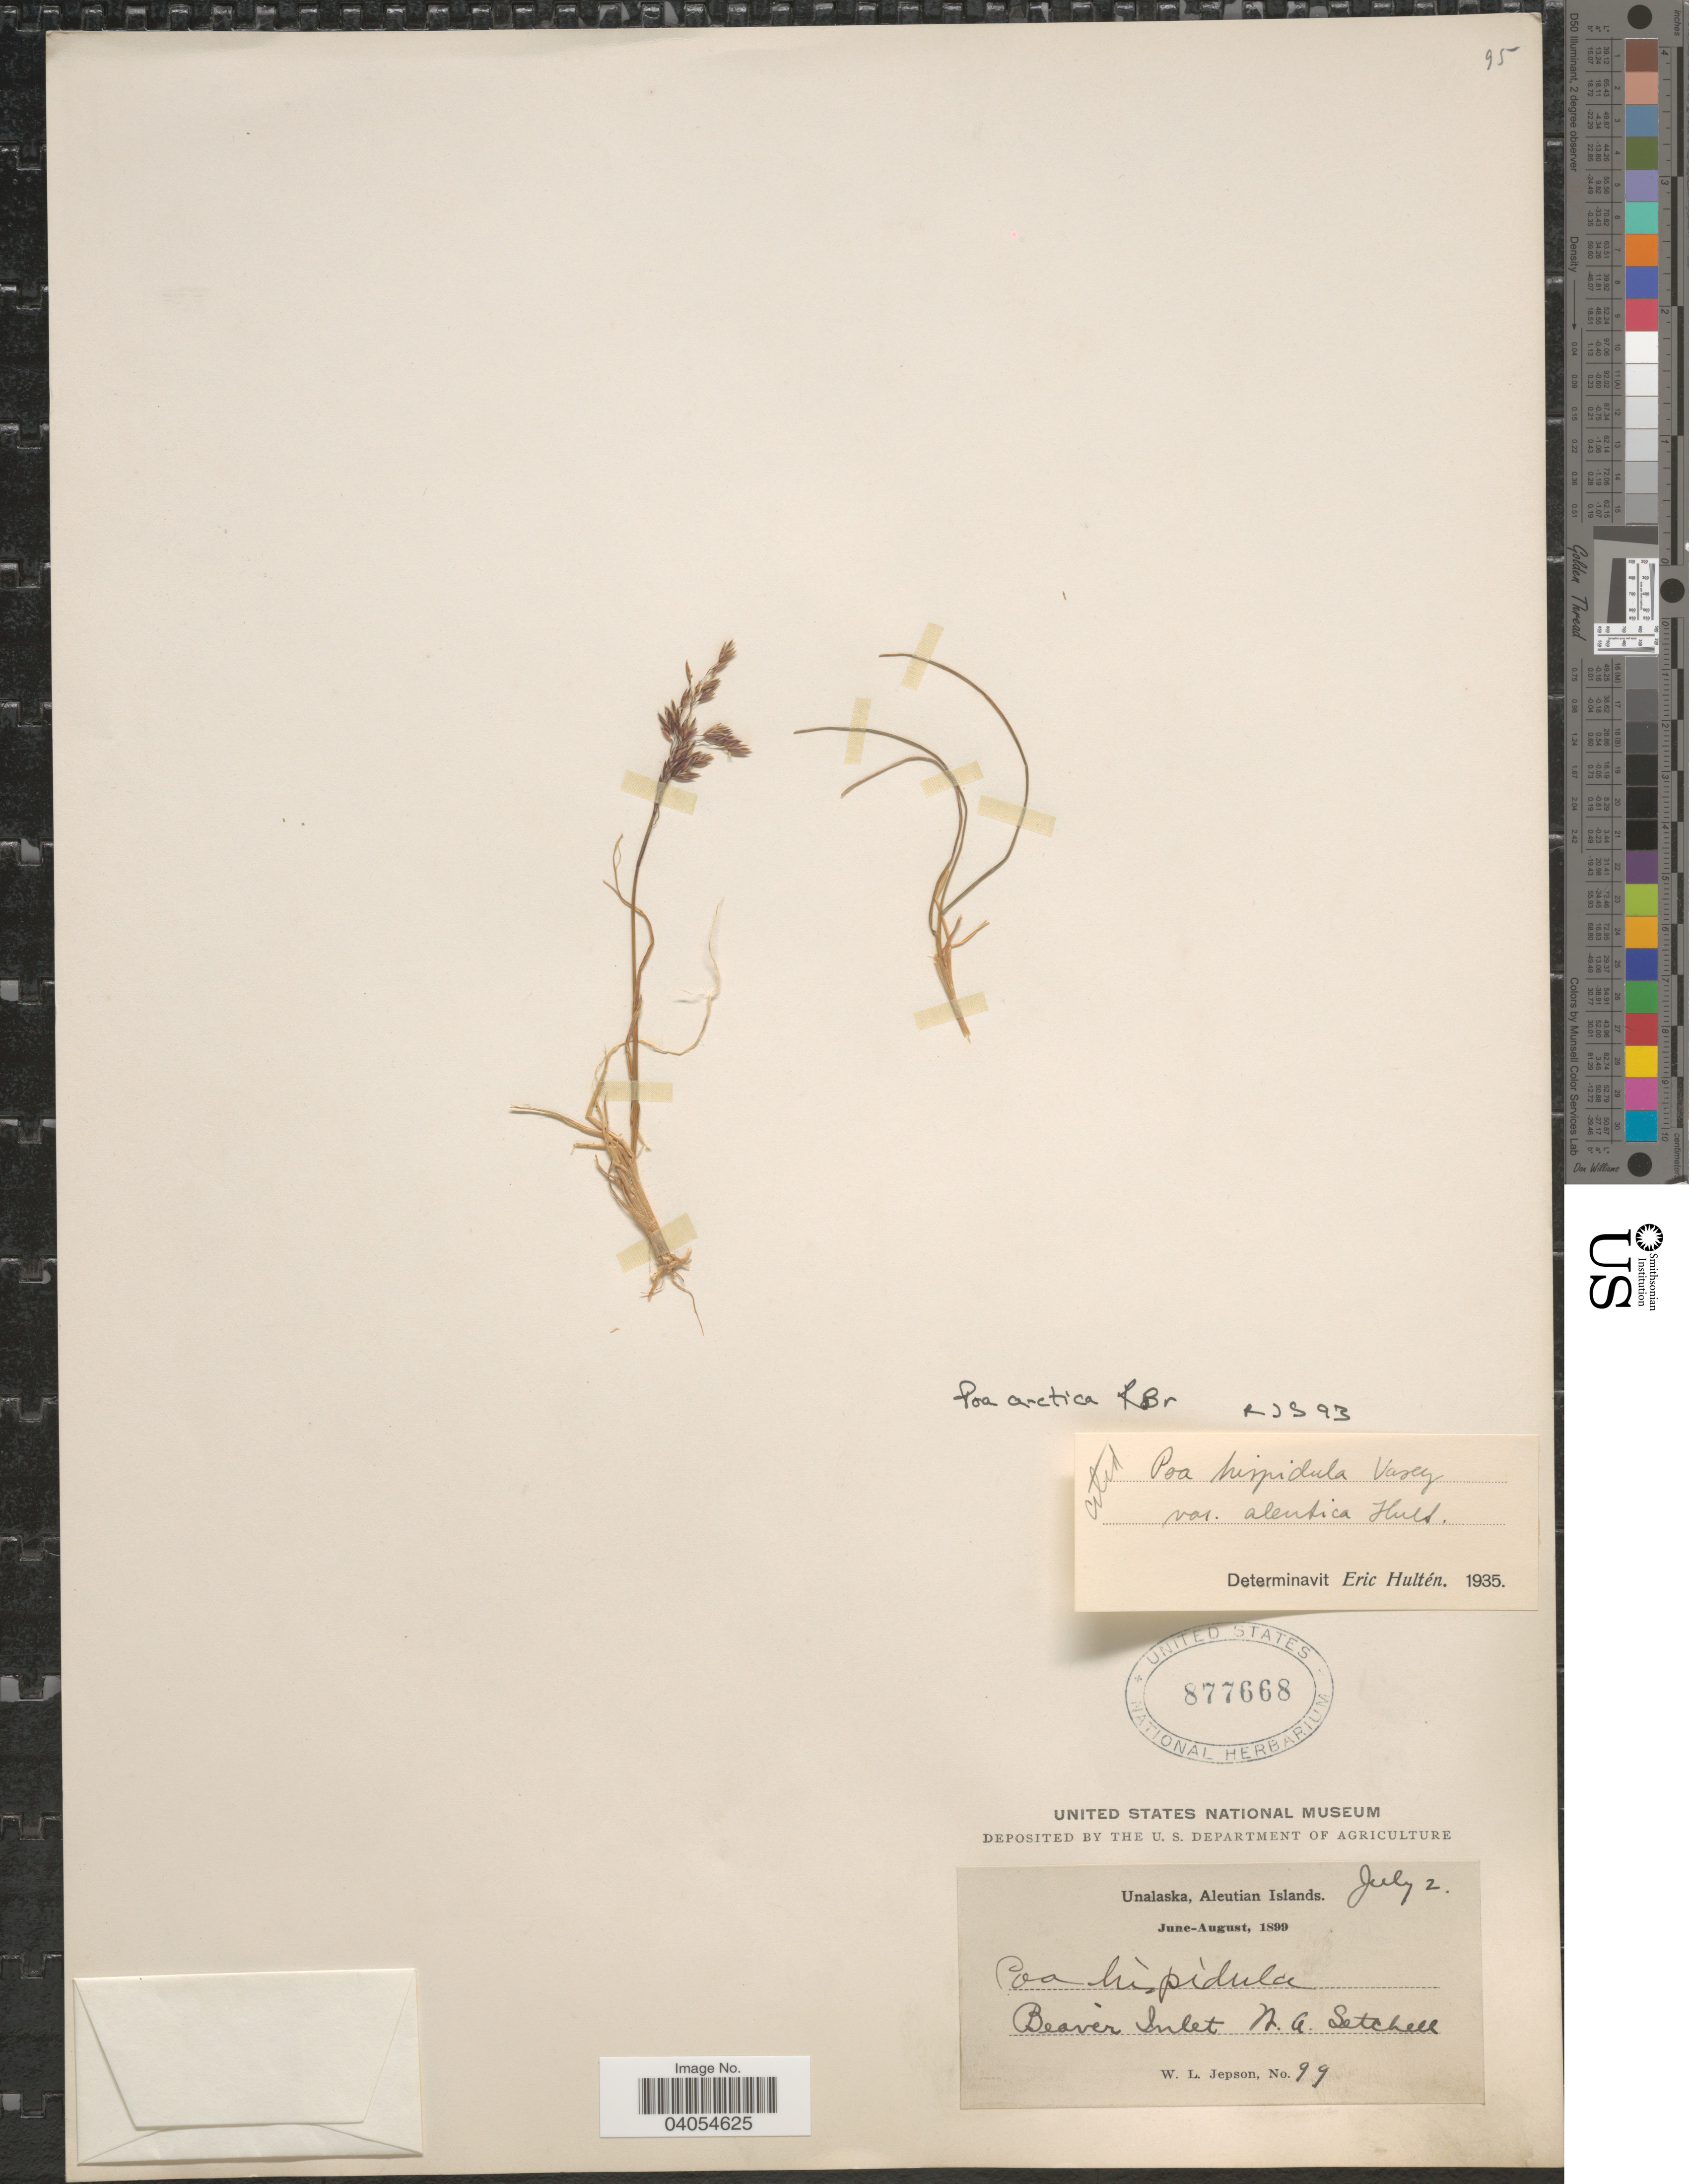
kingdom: Plantae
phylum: Tracheophyta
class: Liliopsida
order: Poales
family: Poaceae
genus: Poa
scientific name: Poa arctica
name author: R. Br.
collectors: W. L. Jepson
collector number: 99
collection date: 1899-07-02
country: United States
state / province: Alaska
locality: Unalaska, Aleutian Islands. Beaver Inlet. W. A. Setchell.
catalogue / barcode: US 877668